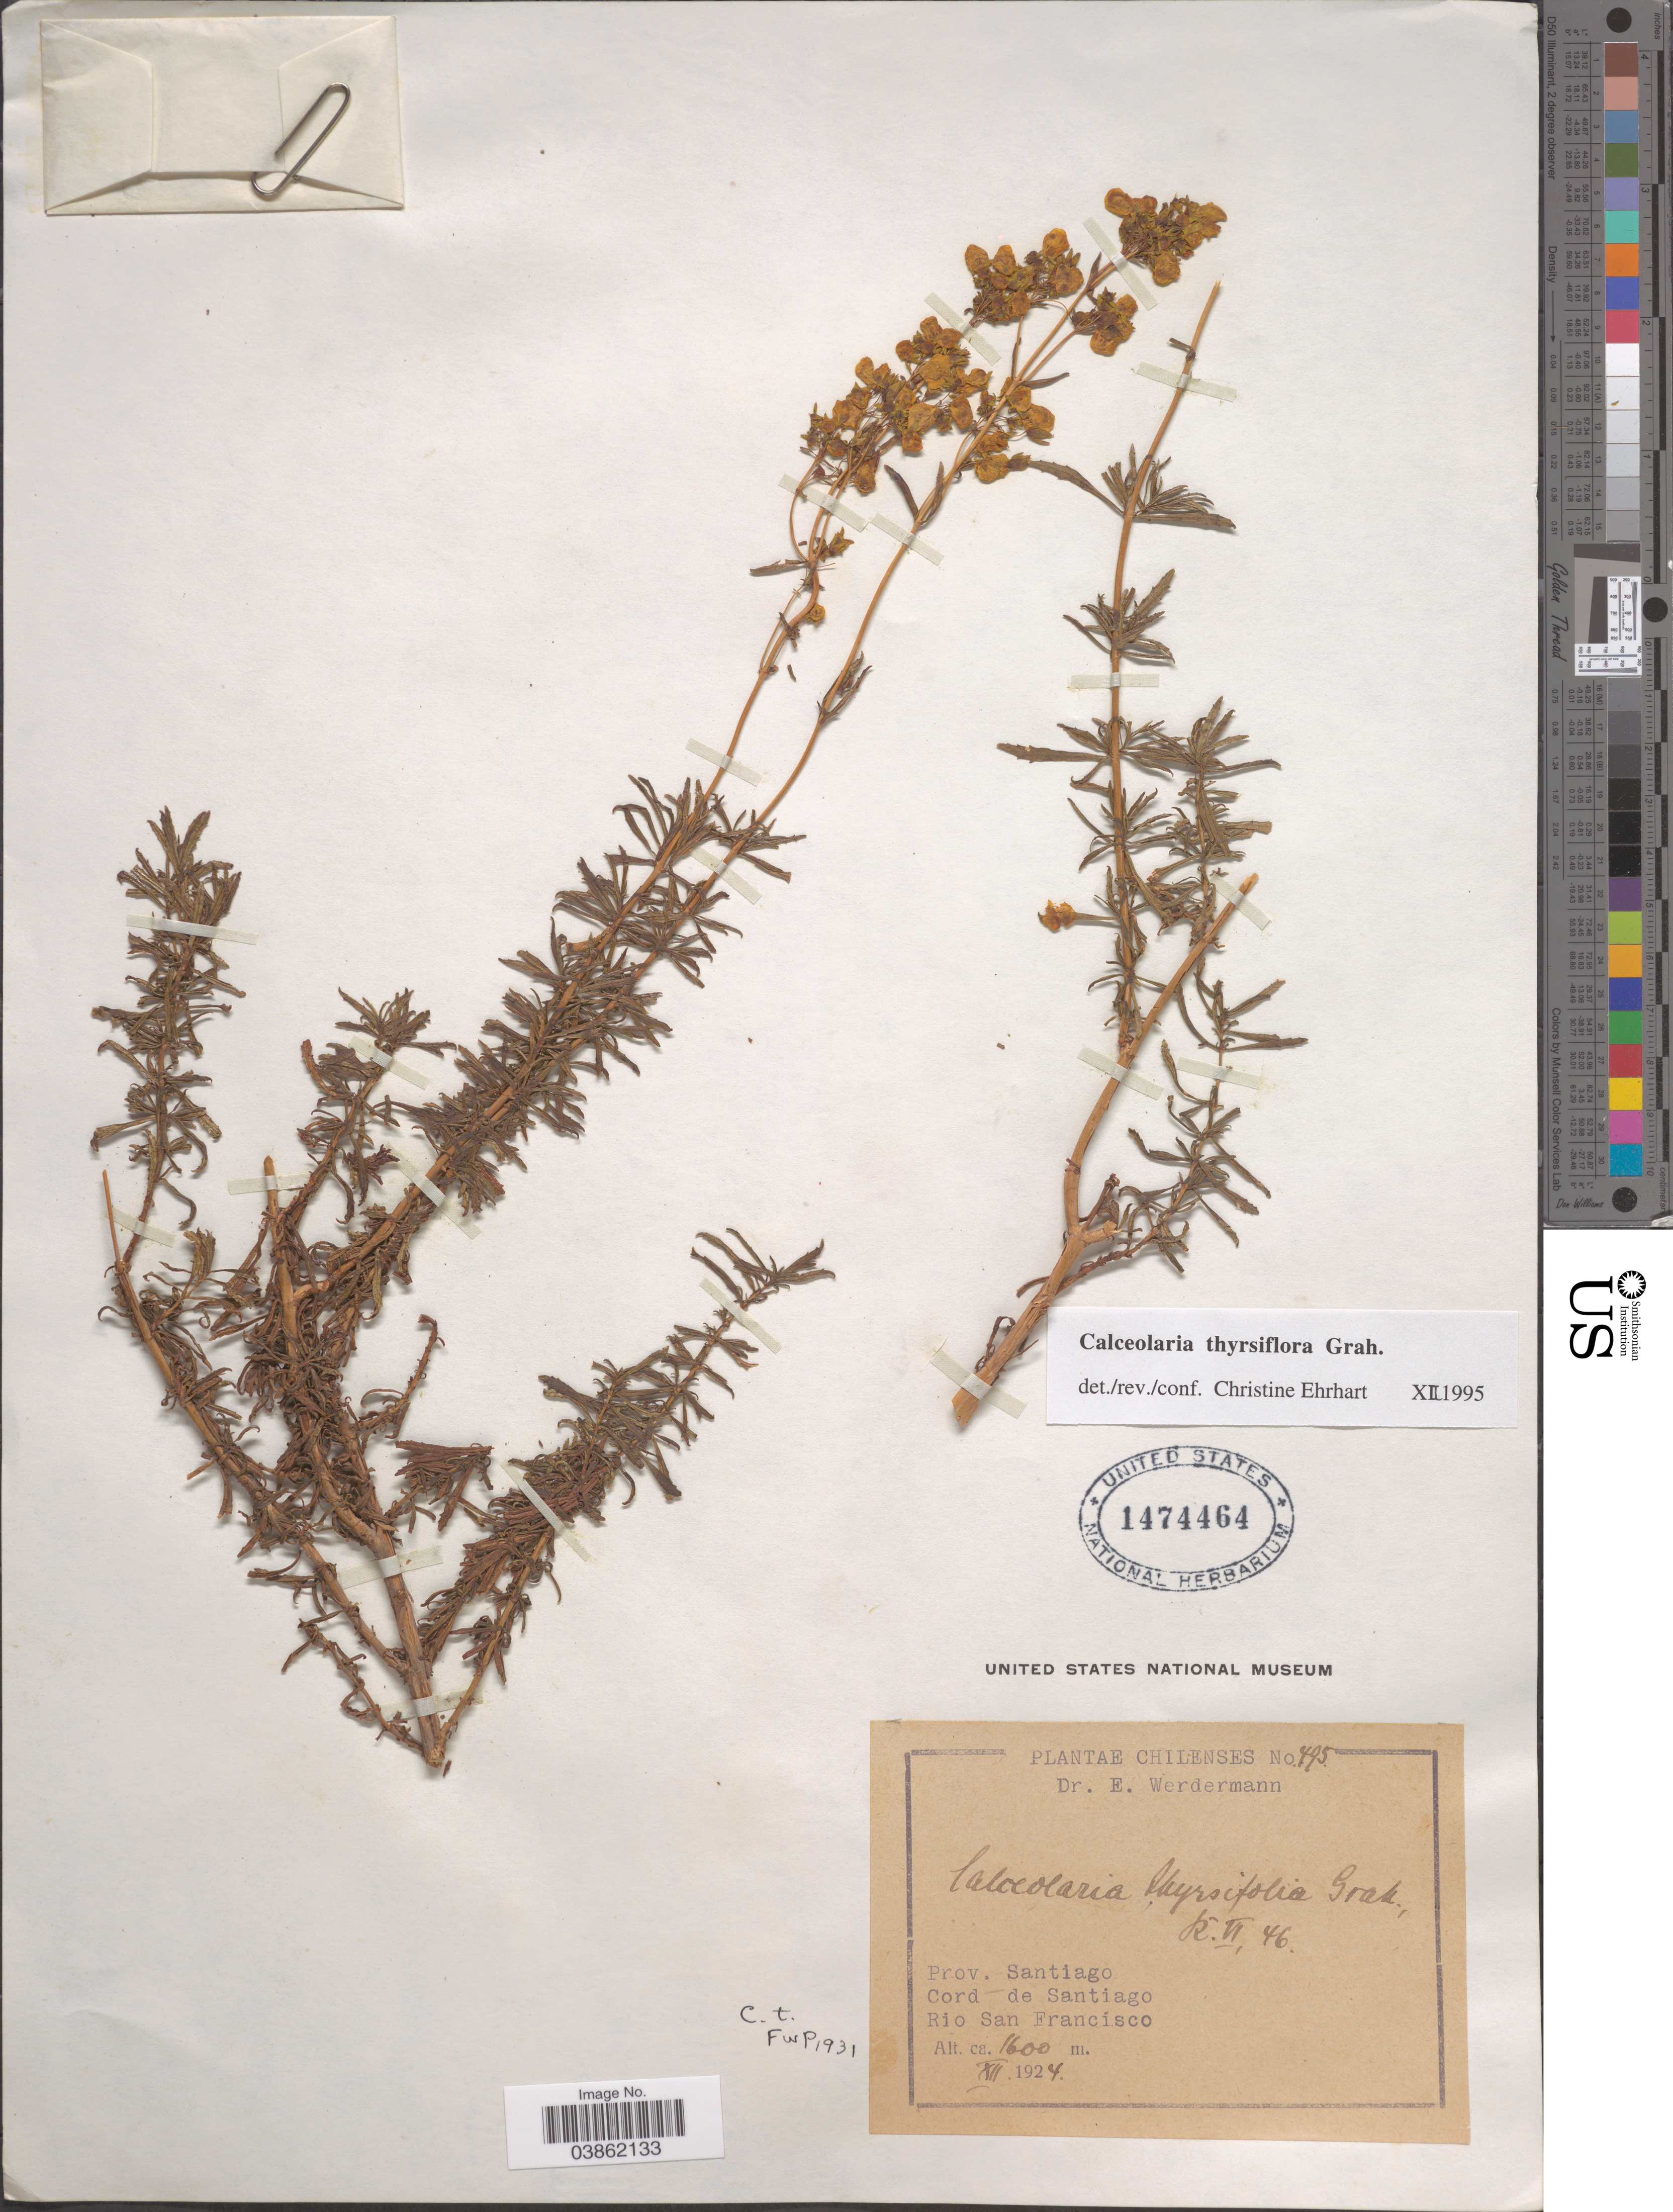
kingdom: Plantae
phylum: Tracheophyta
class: Magnoliopsida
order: Lamiales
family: Calceolariaceae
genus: Calceolaria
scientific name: Calceolaria thyrsiflora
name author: Graham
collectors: E. Werdermann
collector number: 495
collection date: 1924-12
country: Chile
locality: Prov. Santiago. Cord de Santiago. Rio San Francisco.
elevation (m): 1600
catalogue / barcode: US 1474464